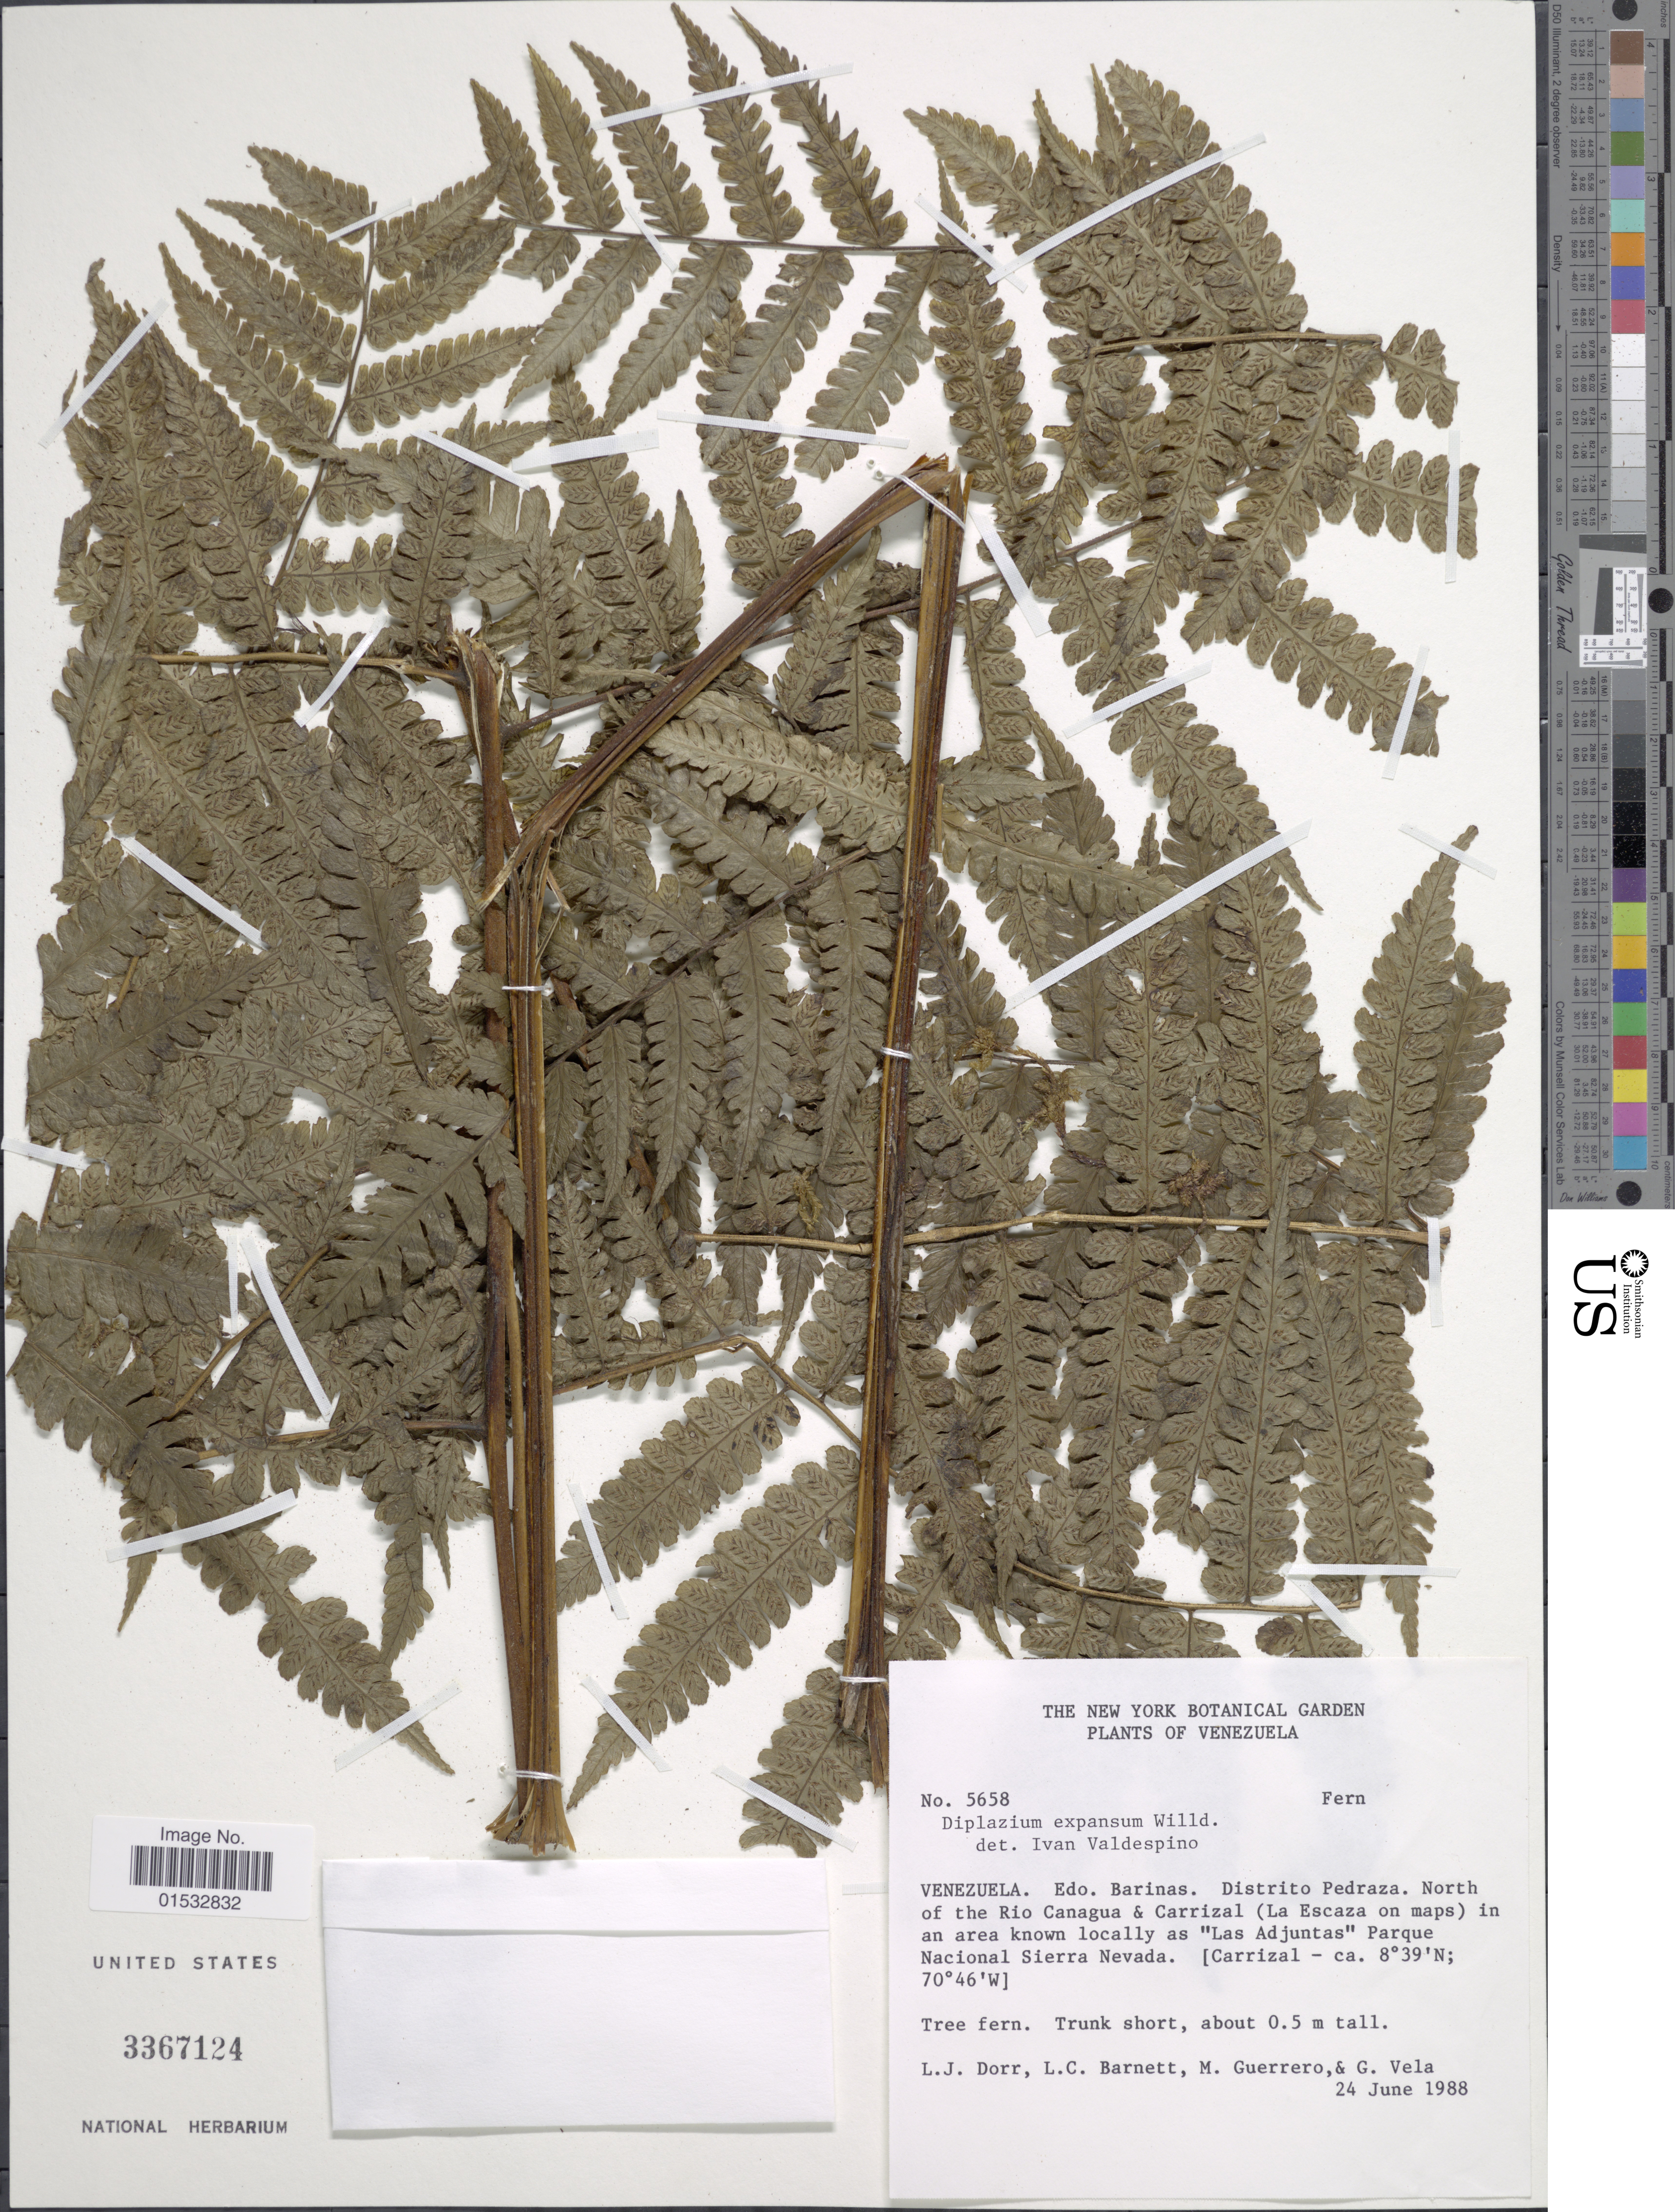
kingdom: Plantae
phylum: Tracheophyta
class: Polypodiopsida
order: Polypodiales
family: Athyriaceae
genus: Diplazium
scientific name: Diplazium expansum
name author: Willd.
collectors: L. J. Dorr, L. C. Barnett, M. Guerrero & G. Vela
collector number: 5658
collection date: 1988-06-24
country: Venezuela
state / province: Barinas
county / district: Pedraza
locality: N of Rio Canagua & Carrizal (La Escaza on maps) in an area known locally as 'Las Adjuntas' Parque Nacional Sierra Nevada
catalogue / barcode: US 3367124